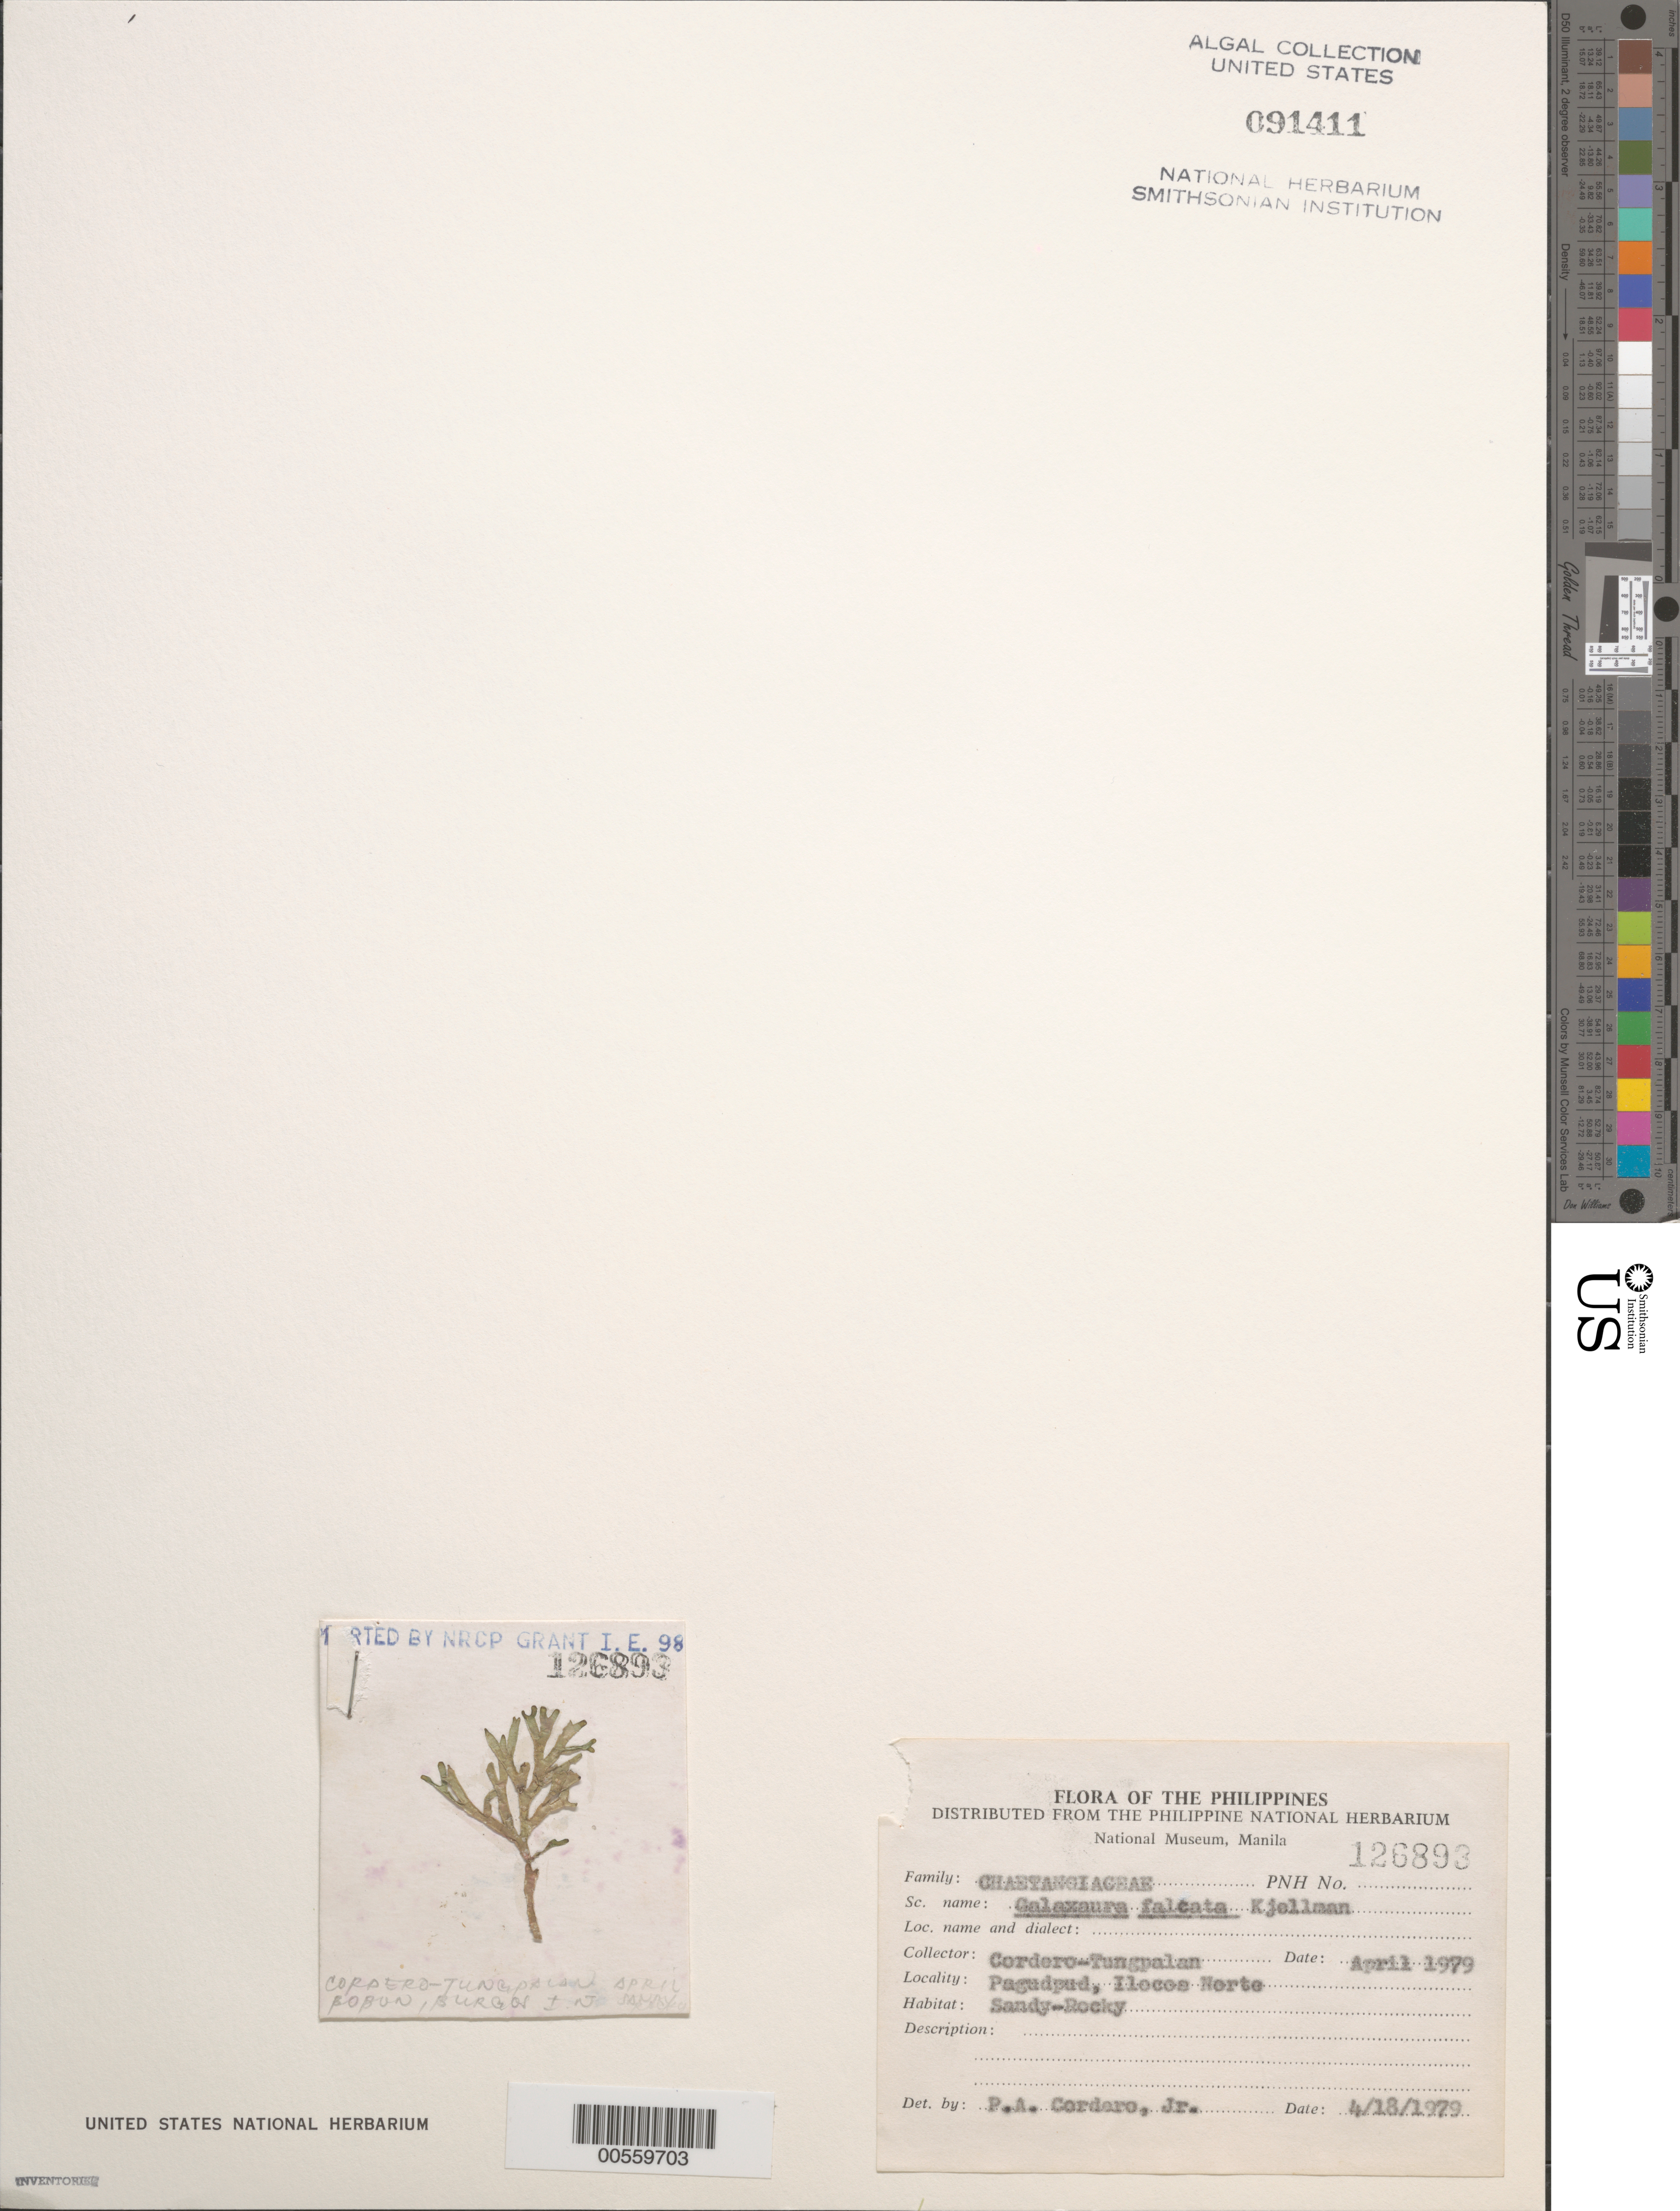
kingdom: Plantae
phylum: Rhodophyta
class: Florideophyceae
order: Nemaliales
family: Galaxauraceae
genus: Dichotomaria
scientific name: Dichotomaria falcata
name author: (Kjellm.) A. Kurihara & Masuda in A. Kurihara et al.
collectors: P. A. Cordero & A. Tungpalan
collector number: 126893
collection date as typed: Apr 1979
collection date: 1979-04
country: Philippines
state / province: Ilocos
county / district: Ilocos Norte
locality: Pagudpud, ilocos norte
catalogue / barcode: US 91411